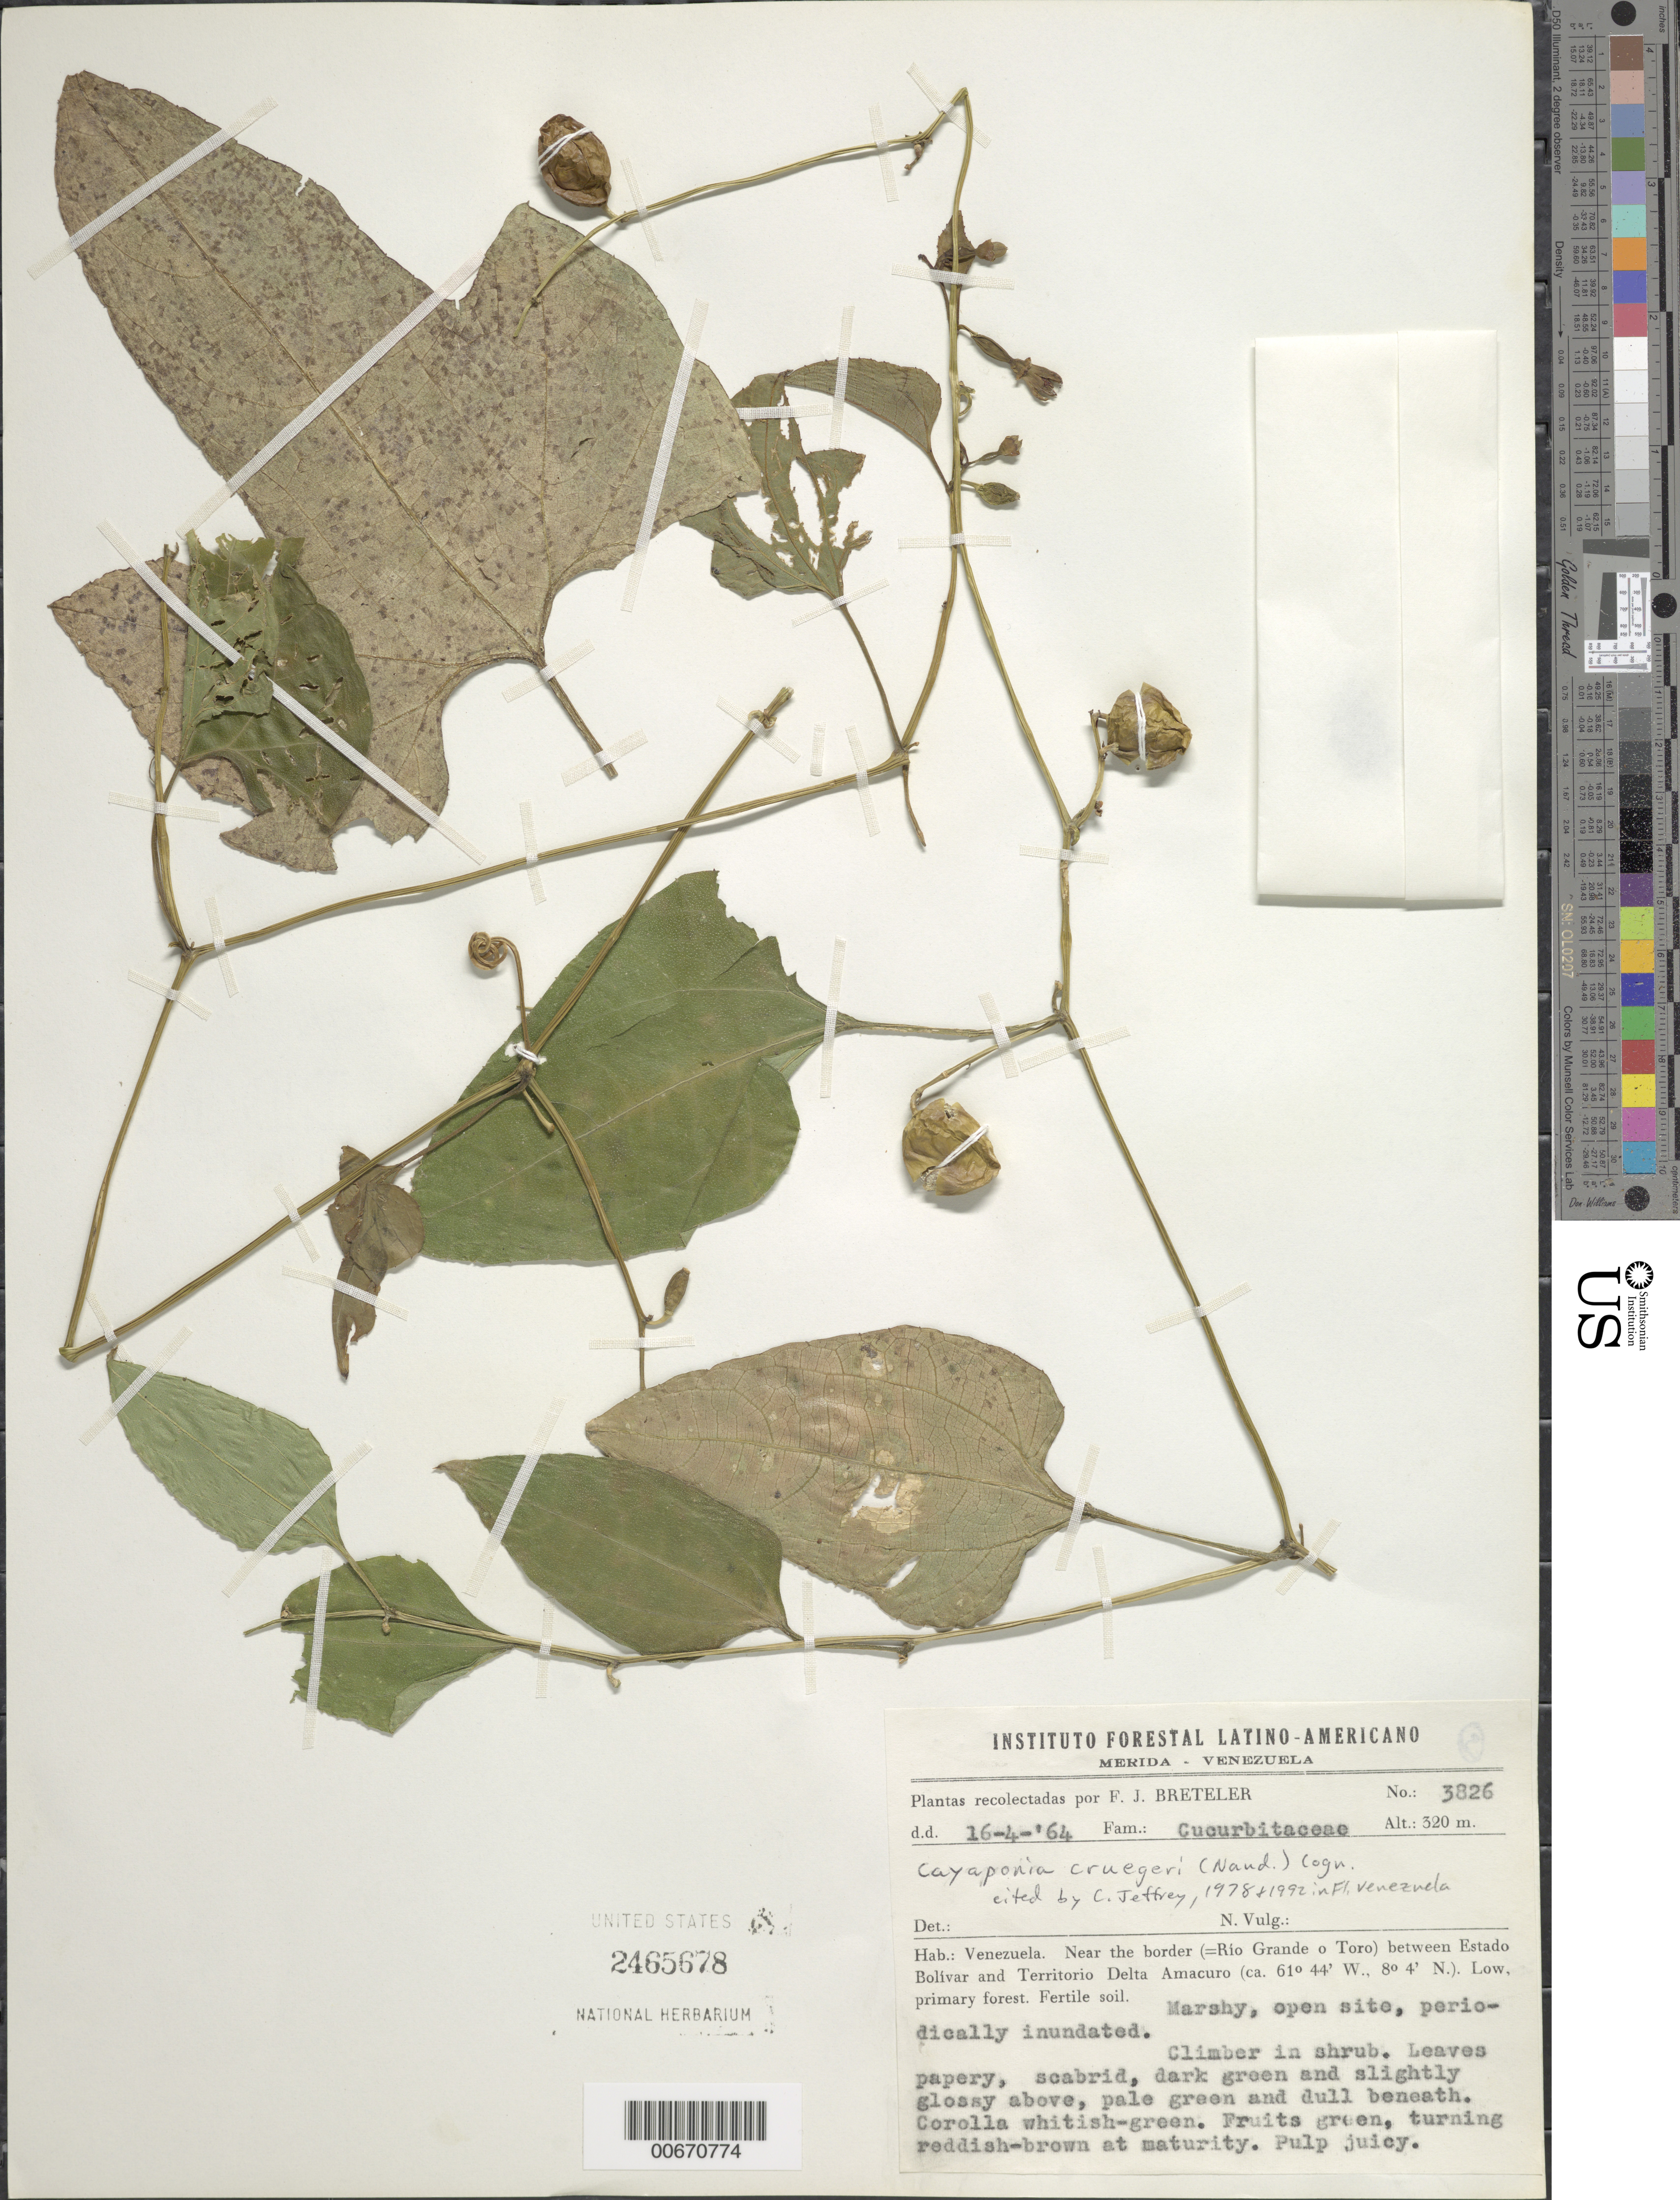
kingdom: Plantae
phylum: Tracheophyta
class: Magnoliopsida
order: Cucurbitales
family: Cucurbitaceae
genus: Cayaponia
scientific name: Cayaponia cruegeri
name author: (Naudin) Cogn.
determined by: Jeffrey, C.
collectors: F. J. Breteler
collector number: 3826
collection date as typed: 16-Apr-64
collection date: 1964-04-16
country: Venezuela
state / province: Bolívar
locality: Río Grande o Toro, near border between Estado Bolívar and Territorío Delta Amacuro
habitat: Low, primary forest, fertile soil; marshy, open site, periodically inundated;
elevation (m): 320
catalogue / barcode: US 2465678